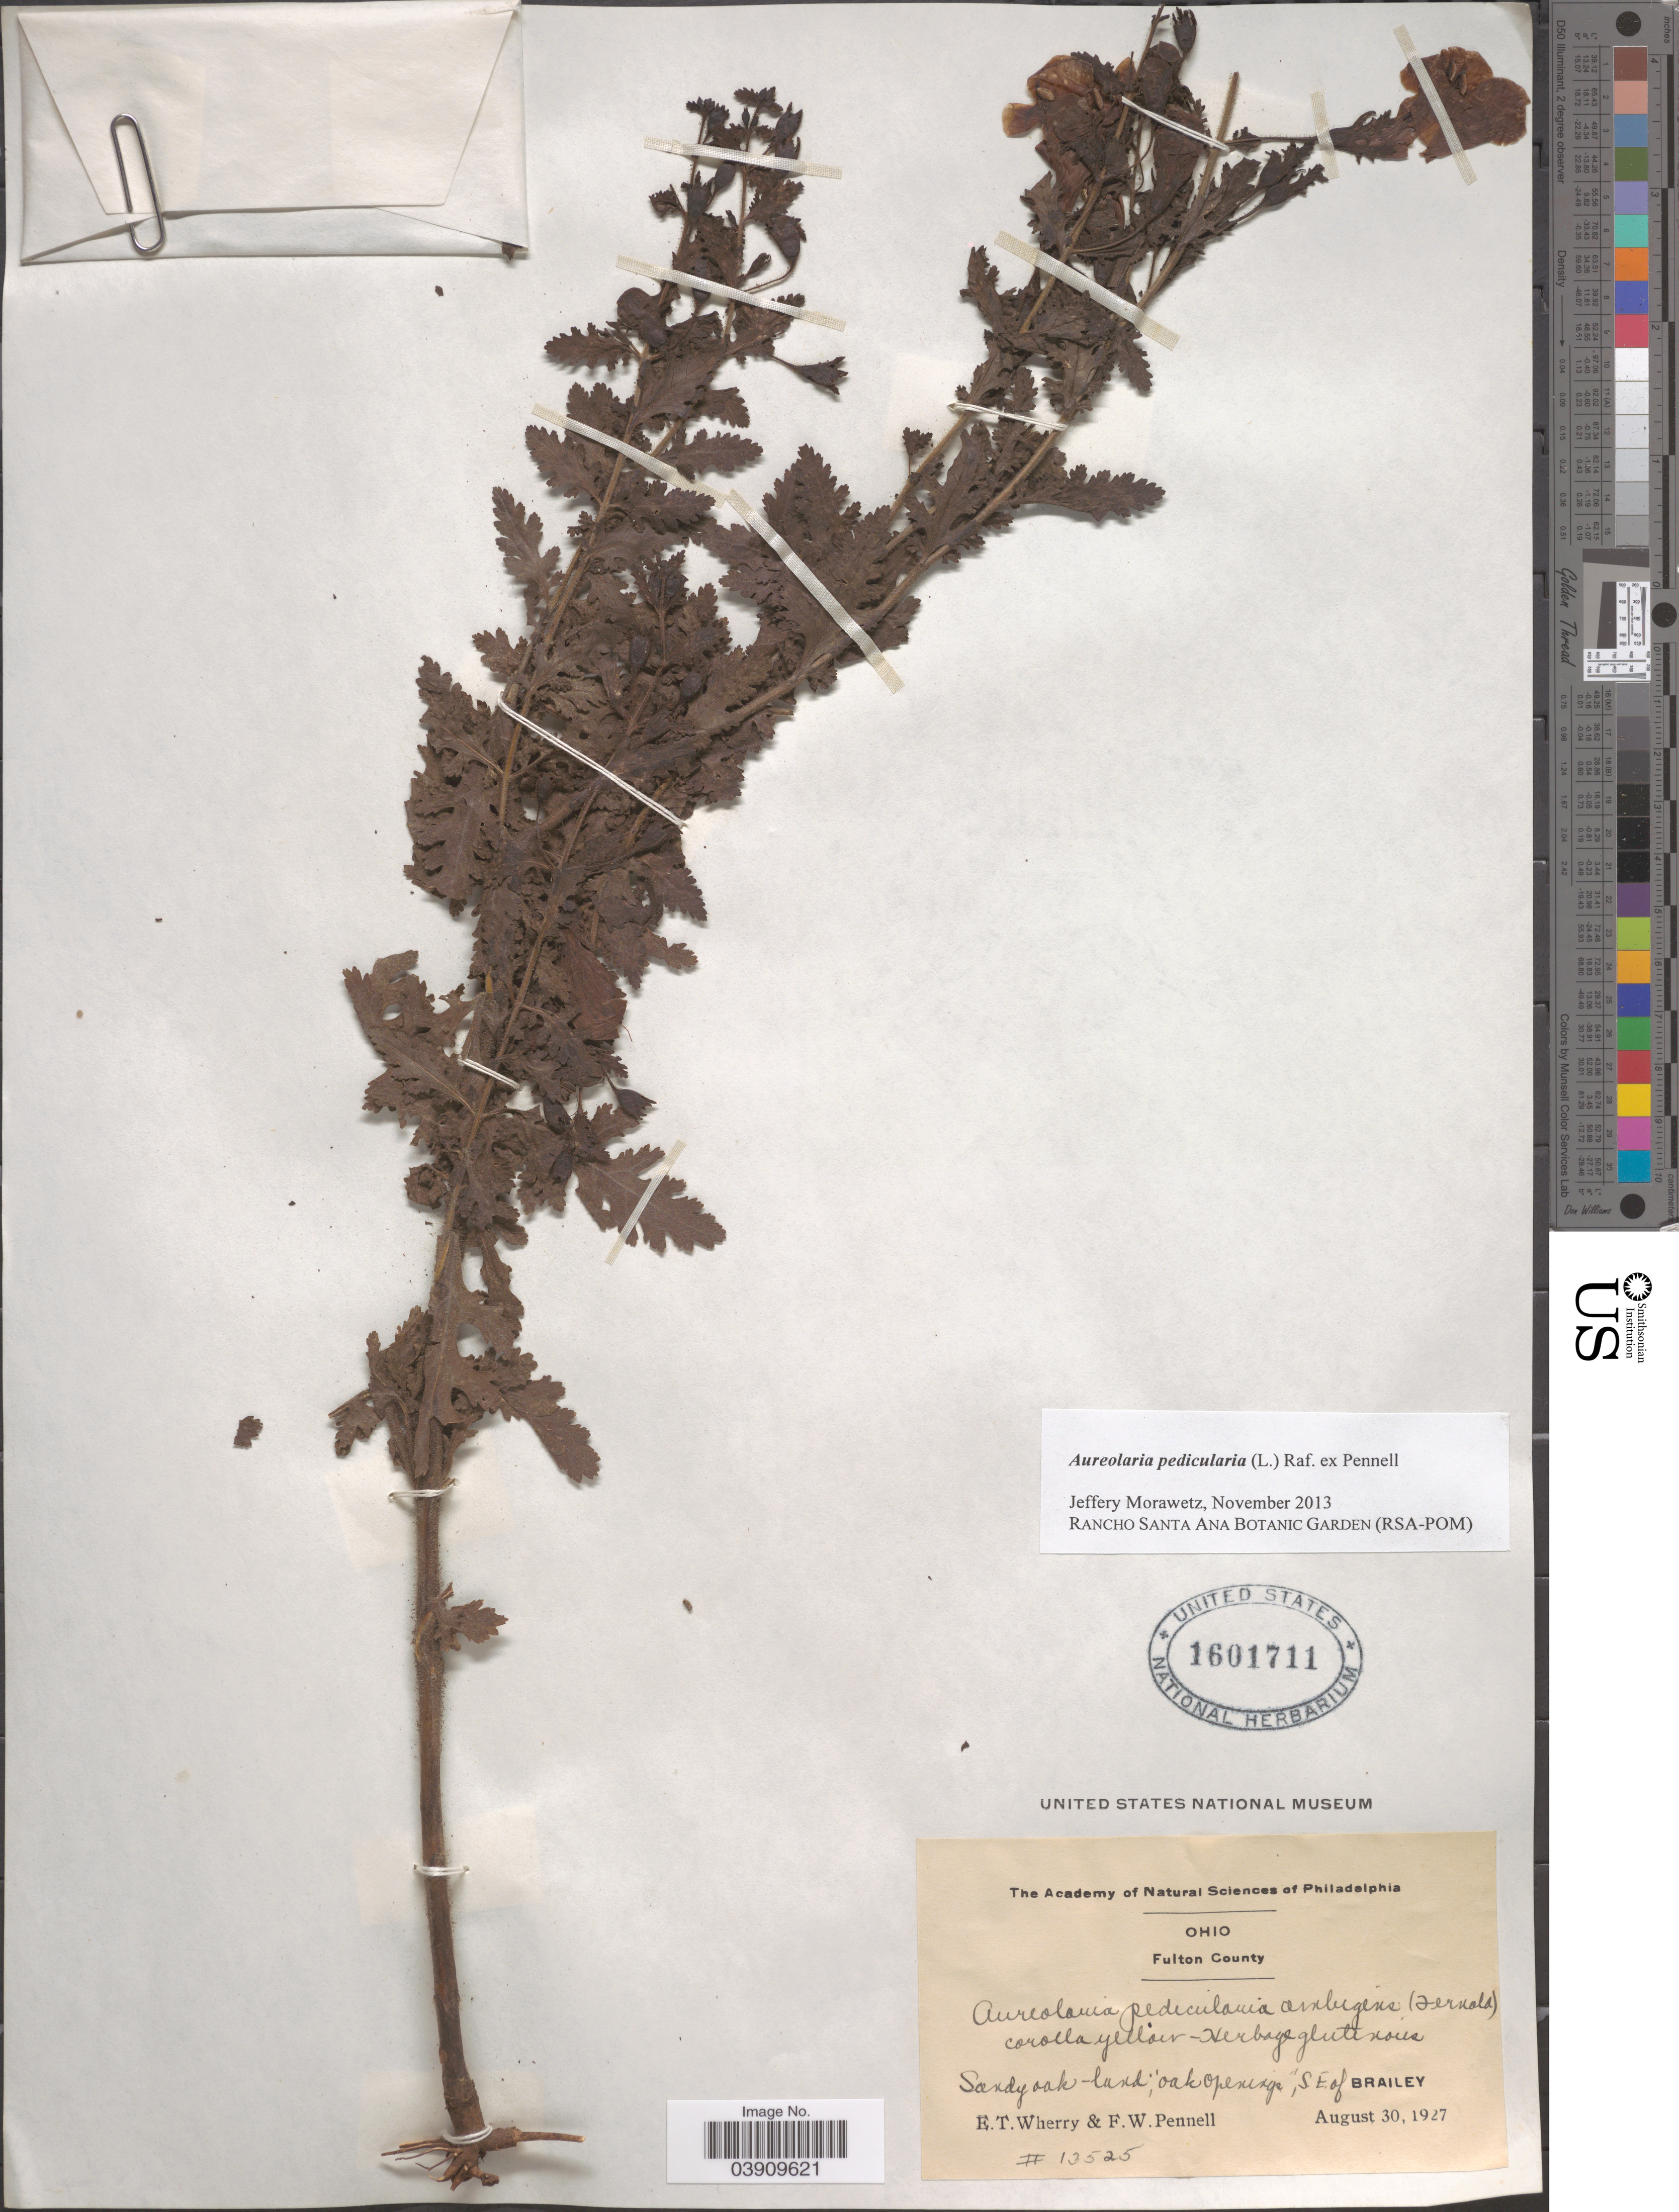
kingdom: Plantae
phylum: Tracheophyta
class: Magnoliopsida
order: Lamiales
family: Orobanchaceae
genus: Aureolaria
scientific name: Aureolaria pedicularia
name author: (L.) Raf. ex Farw.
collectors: E. T. Wherry & F. W. Pennell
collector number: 13525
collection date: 1927-08-30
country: United States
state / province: Ohio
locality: Fulton County. S.E. of Brailey.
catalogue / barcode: US 1601711